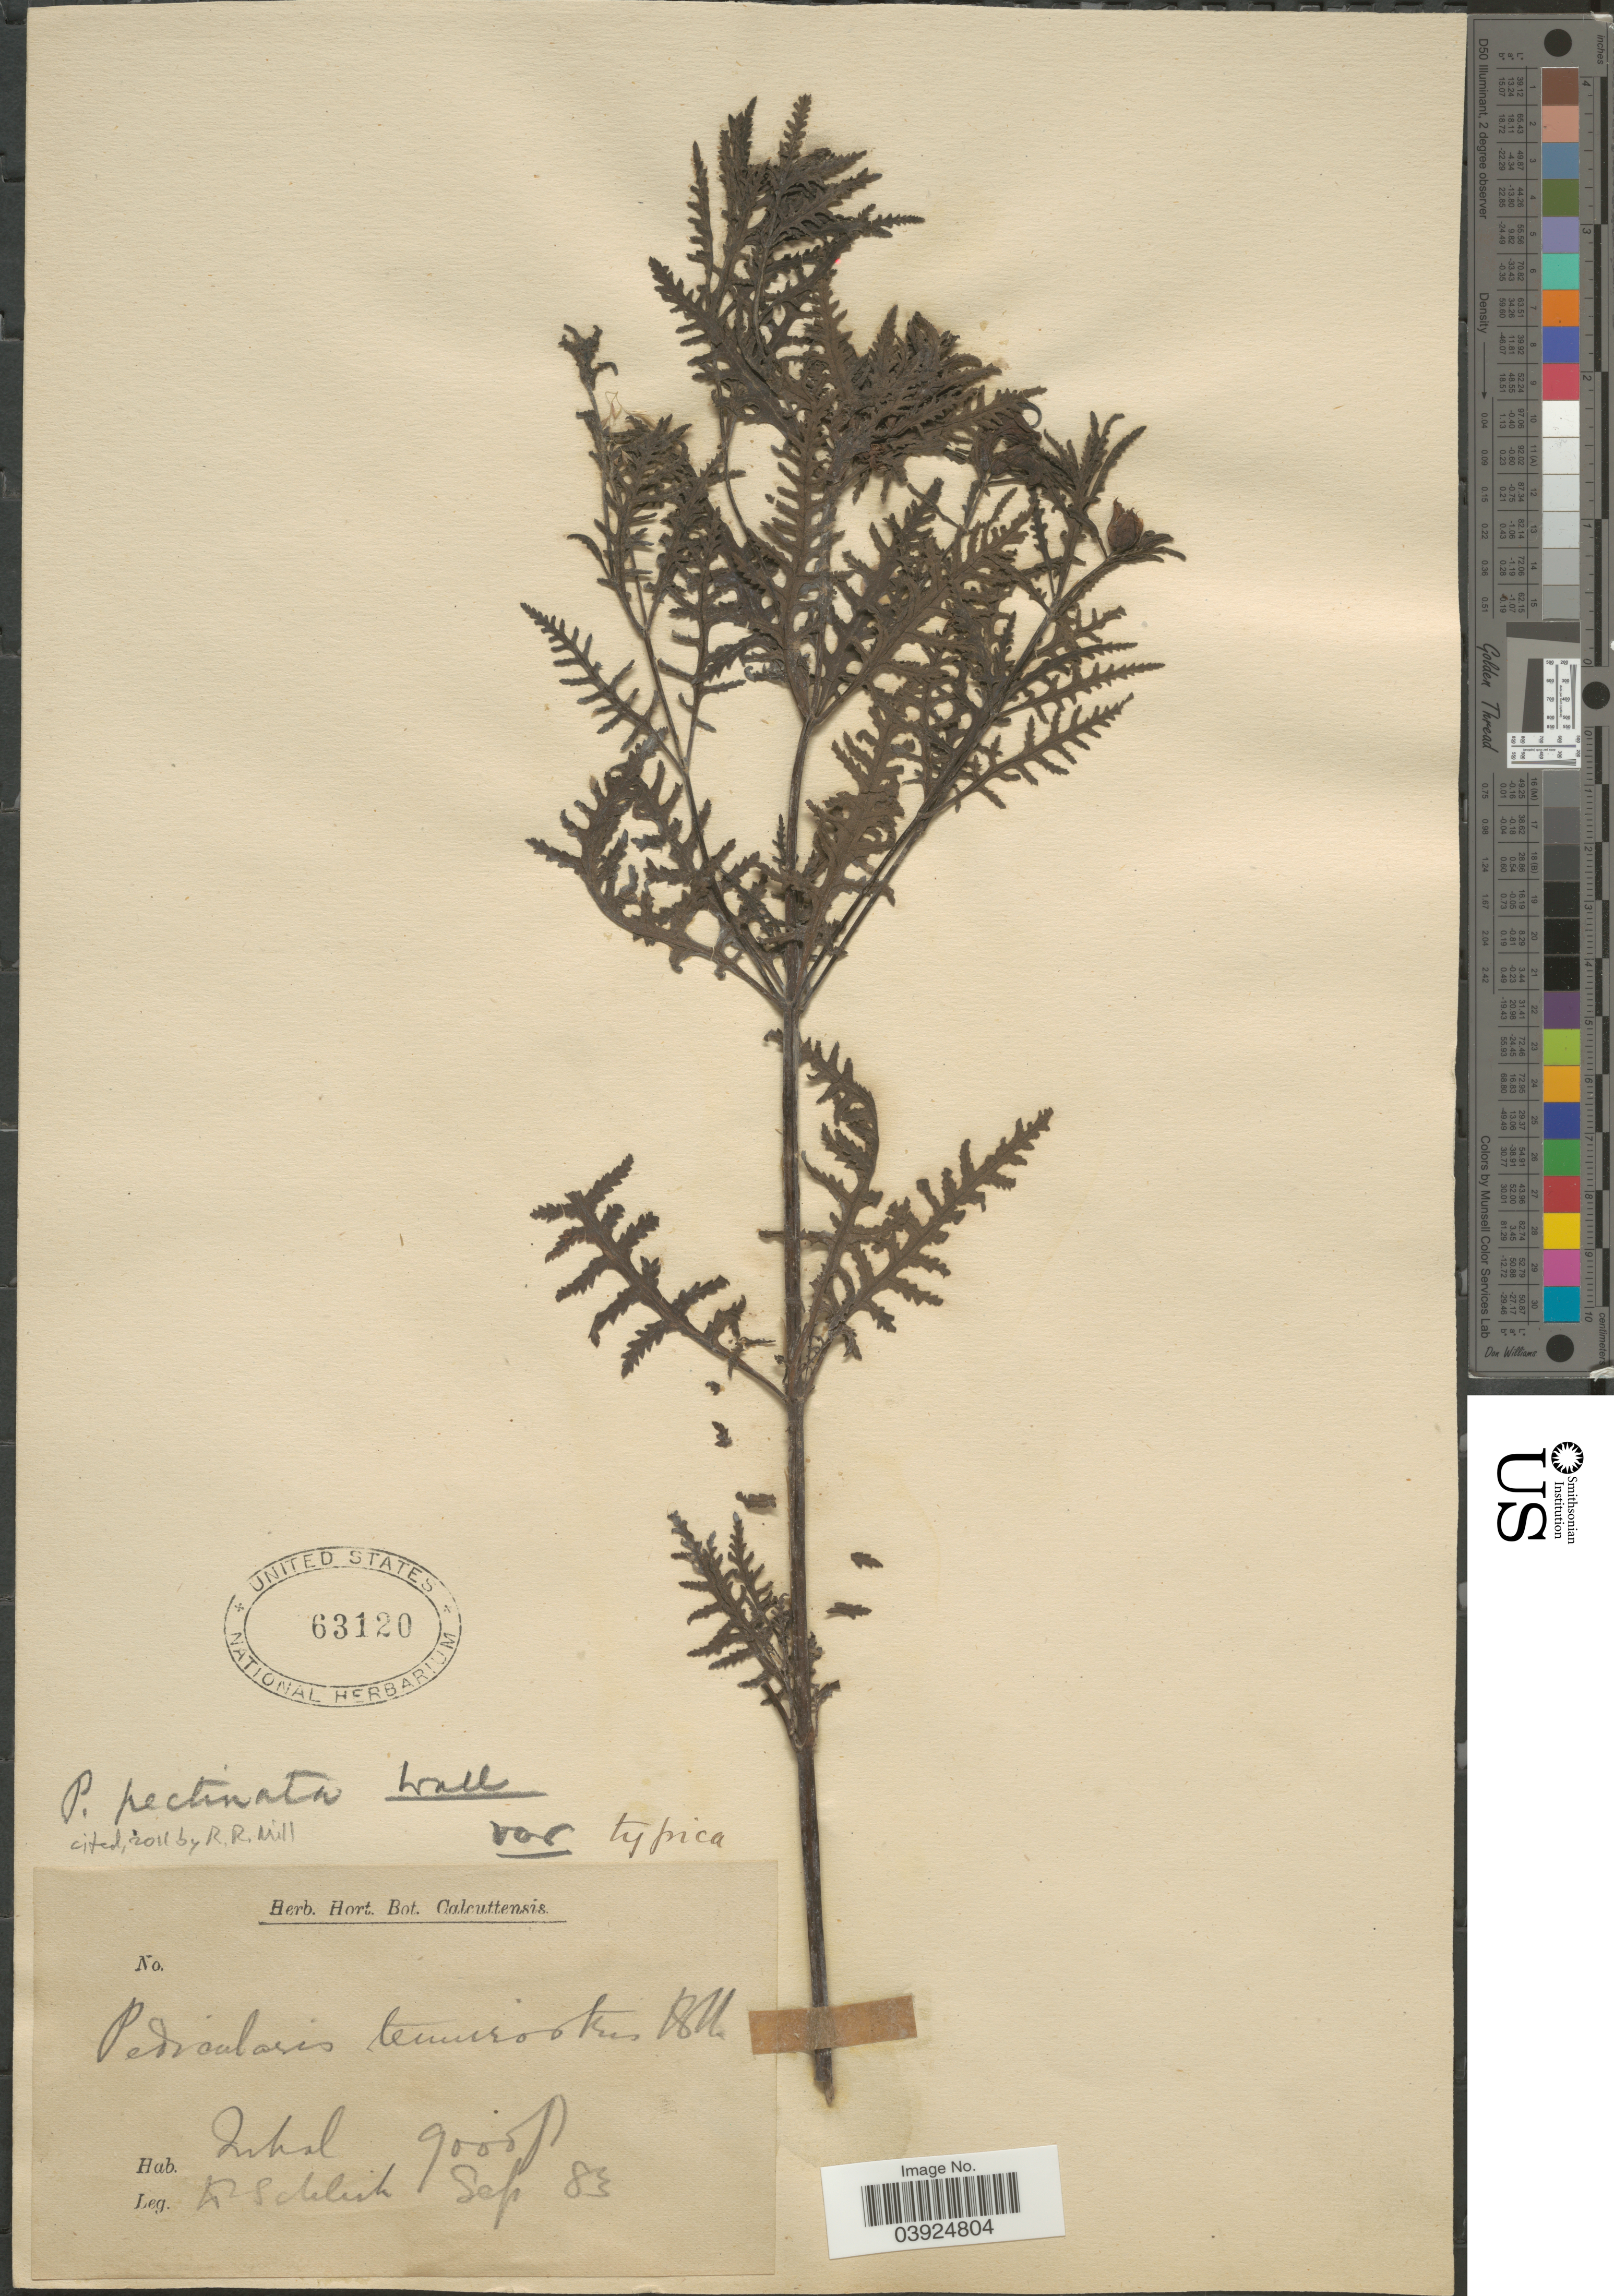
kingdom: Plantae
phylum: Tracheophyta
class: Magnoliopsida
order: Lamiales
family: Orobanchaceae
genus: Pedicularis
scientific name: Pedicularis pectinata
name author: Wall. ex Benth.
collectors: -. Schlich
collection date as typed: Transcribed d/m/y: /9/83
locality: Inhal [interpreted].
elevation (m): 2743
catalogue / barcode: US 63120